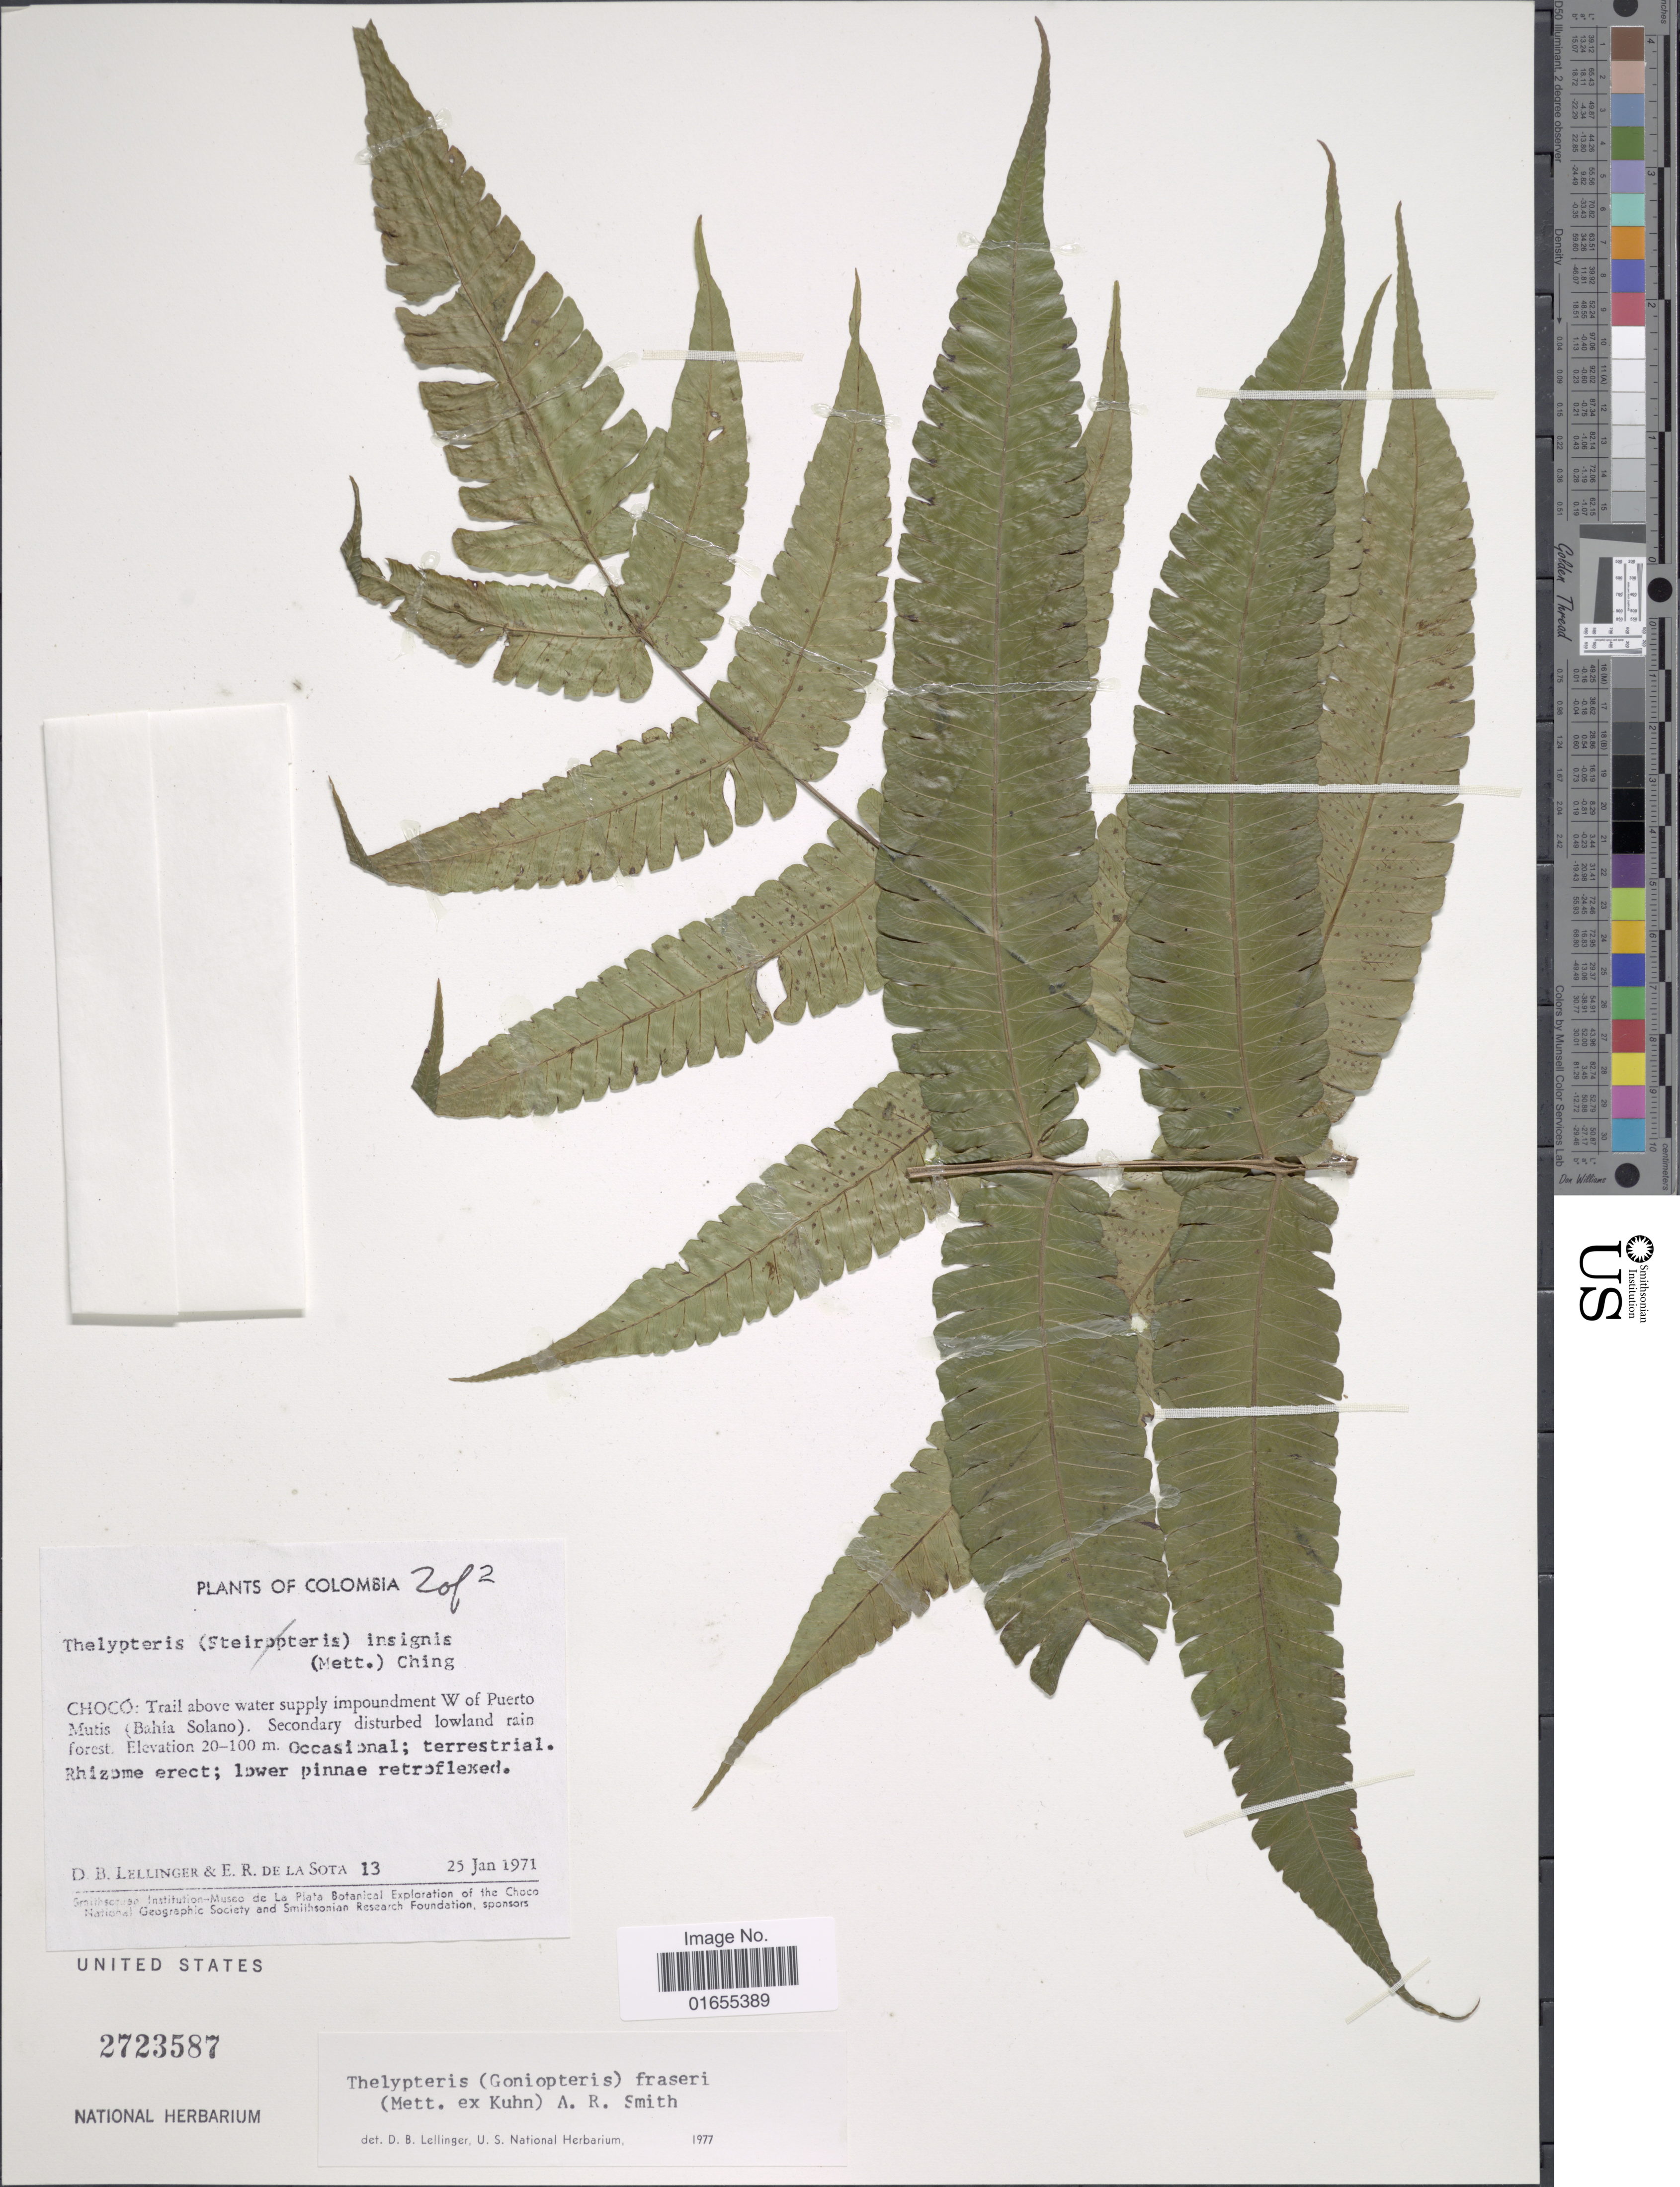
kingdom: Plantae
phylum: Tracheophyta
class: Polypodiopsida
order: Polypodiales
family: Thelypteridaceae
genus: Goniopteris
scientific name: Goniopteris fraseri (Mett.) comb. nov., ined 2015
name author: (Mett.)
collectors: D. B. Lellinger & E. R. de la Sota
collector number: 13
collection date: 1971-01-25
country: Colombia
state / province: Chocó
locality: Trail above water supply impoundment W of Puerto Mutis (Bahia Solano). Secondary disturbed lowland rain forest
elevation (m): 20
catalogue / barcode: US 2723587